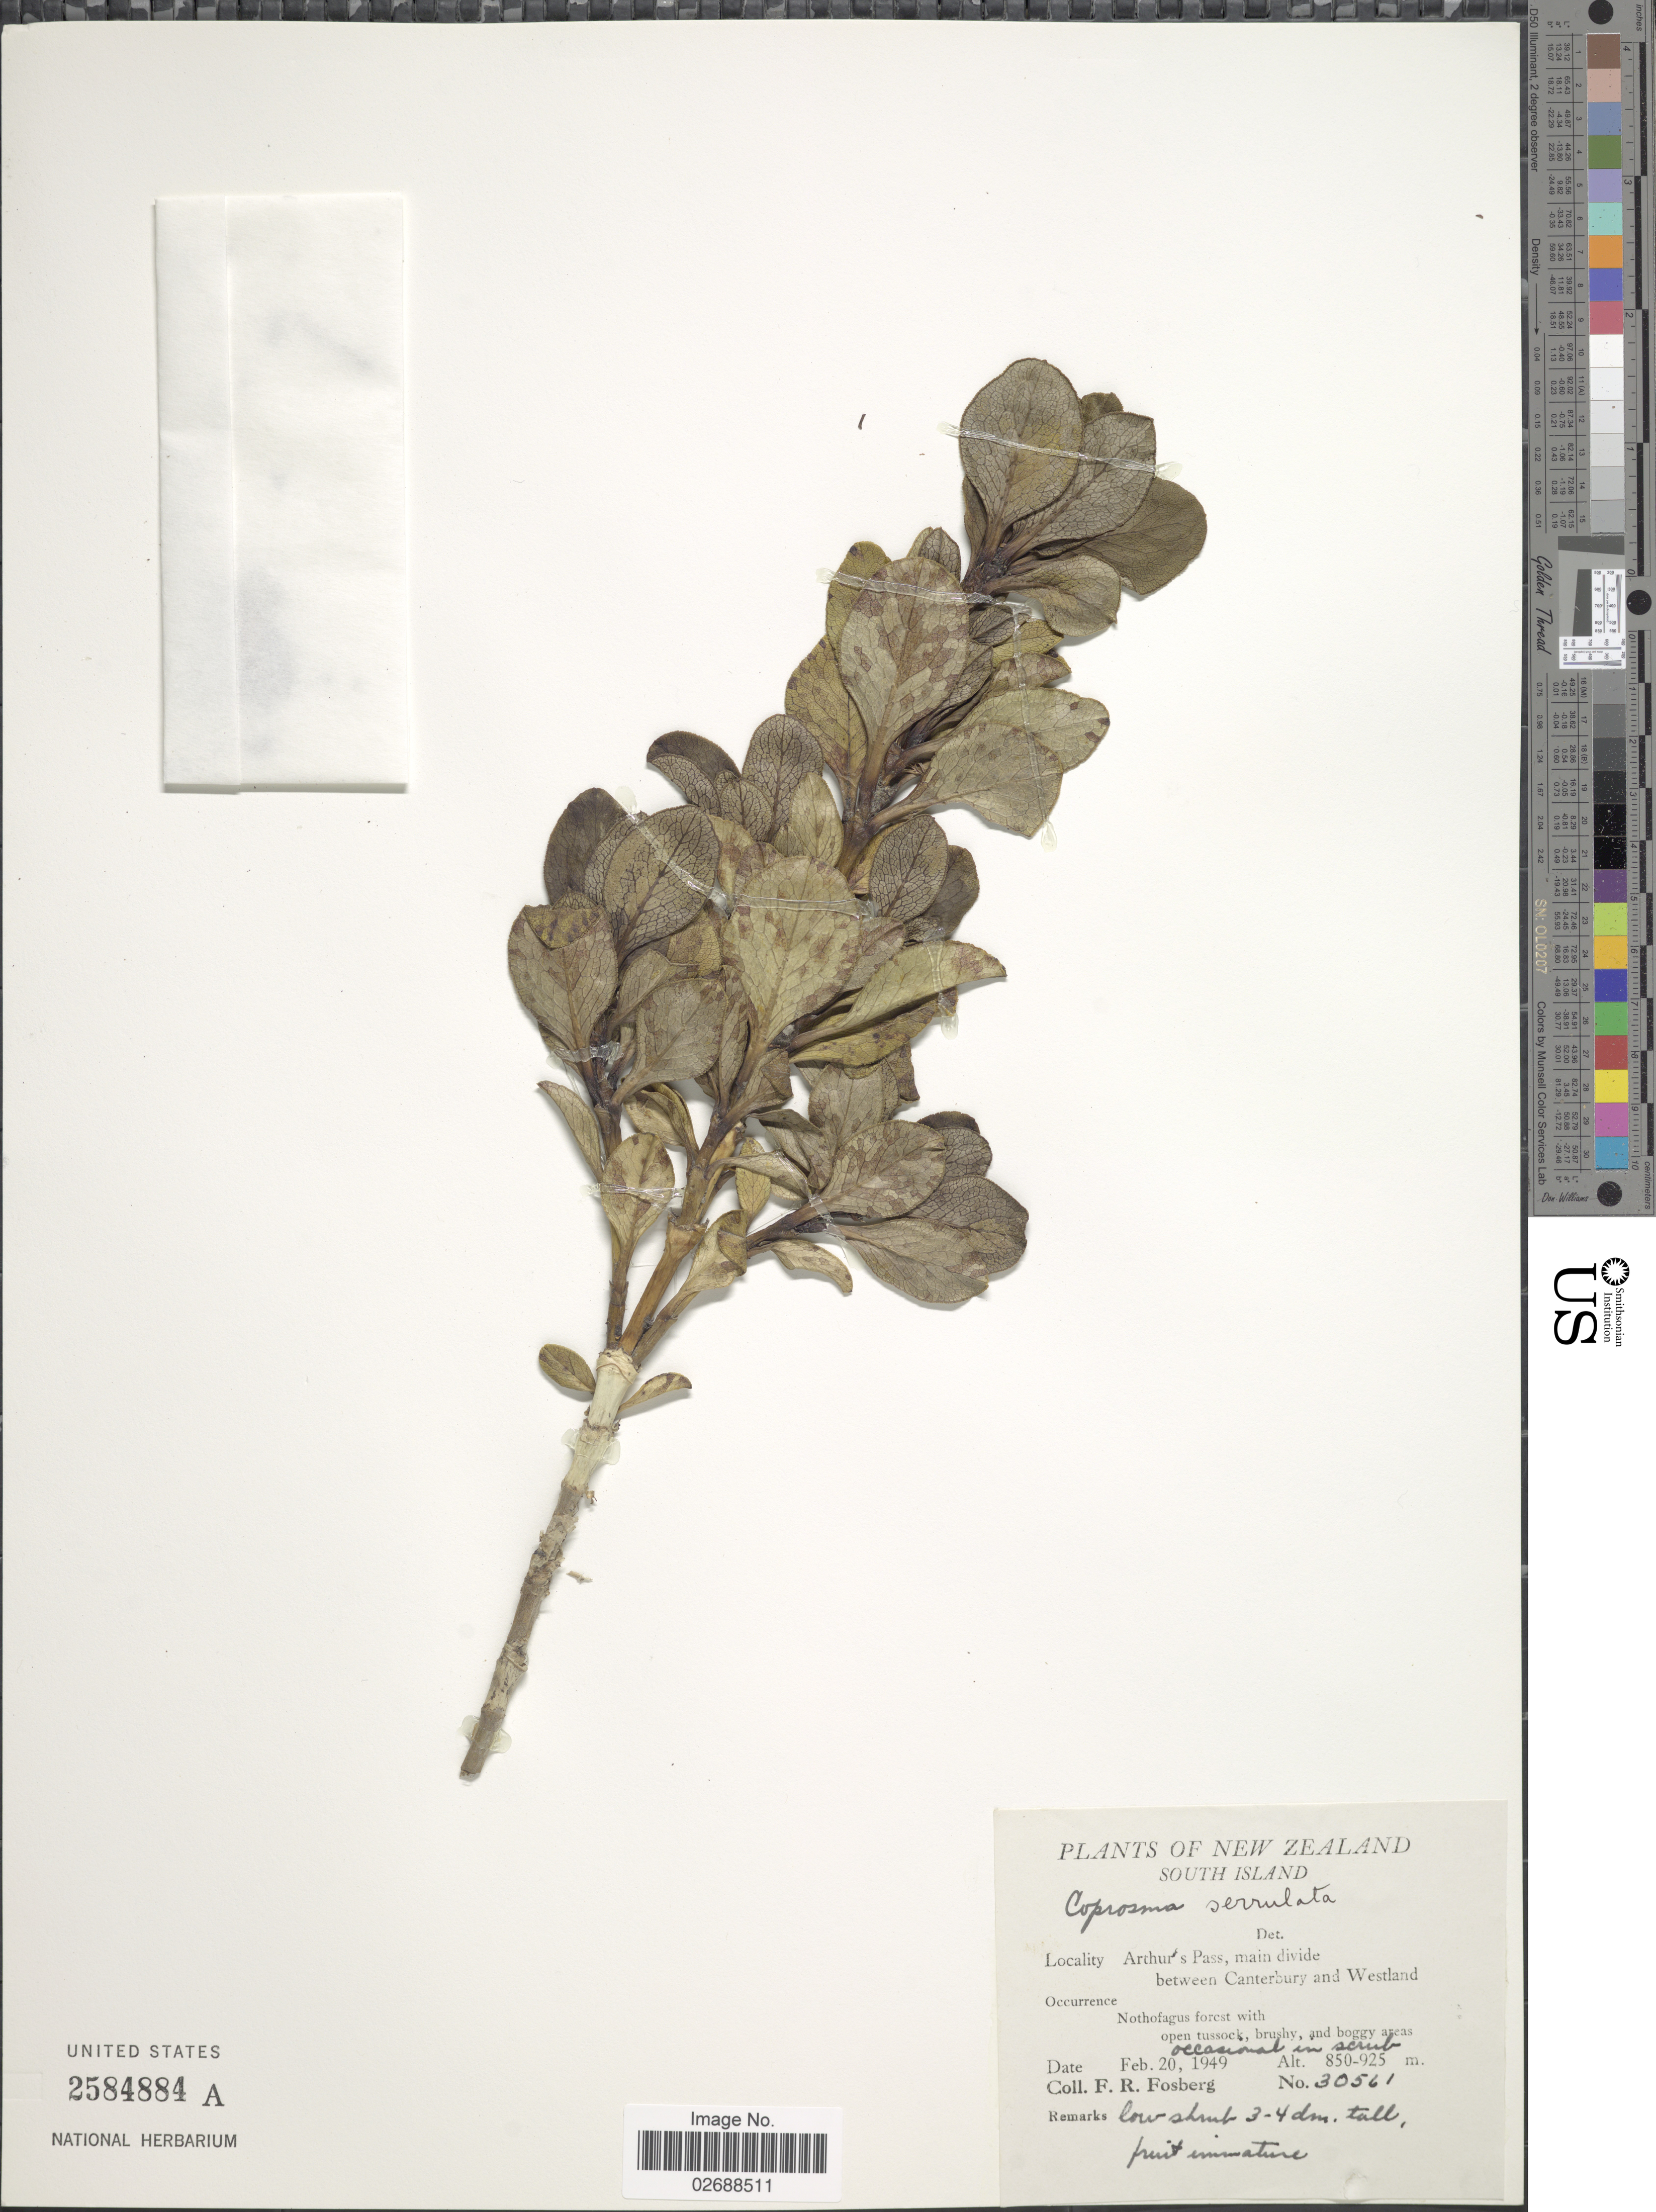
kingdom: Plantae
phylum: Tracheophyta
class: Magnoliopsida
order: Gentianales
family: Rubiaceae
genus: Coprosma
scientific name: Coprosma serrulata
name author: Hook. f. ex Buchanan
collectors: F. R. Fosberg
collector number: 30561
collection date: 1949-02-20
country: New Zealand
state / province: Canterbury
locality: South Island, Arthur's Pass, main divide between Canterbury and Westland.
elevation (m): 850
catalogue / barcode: US 2584884A